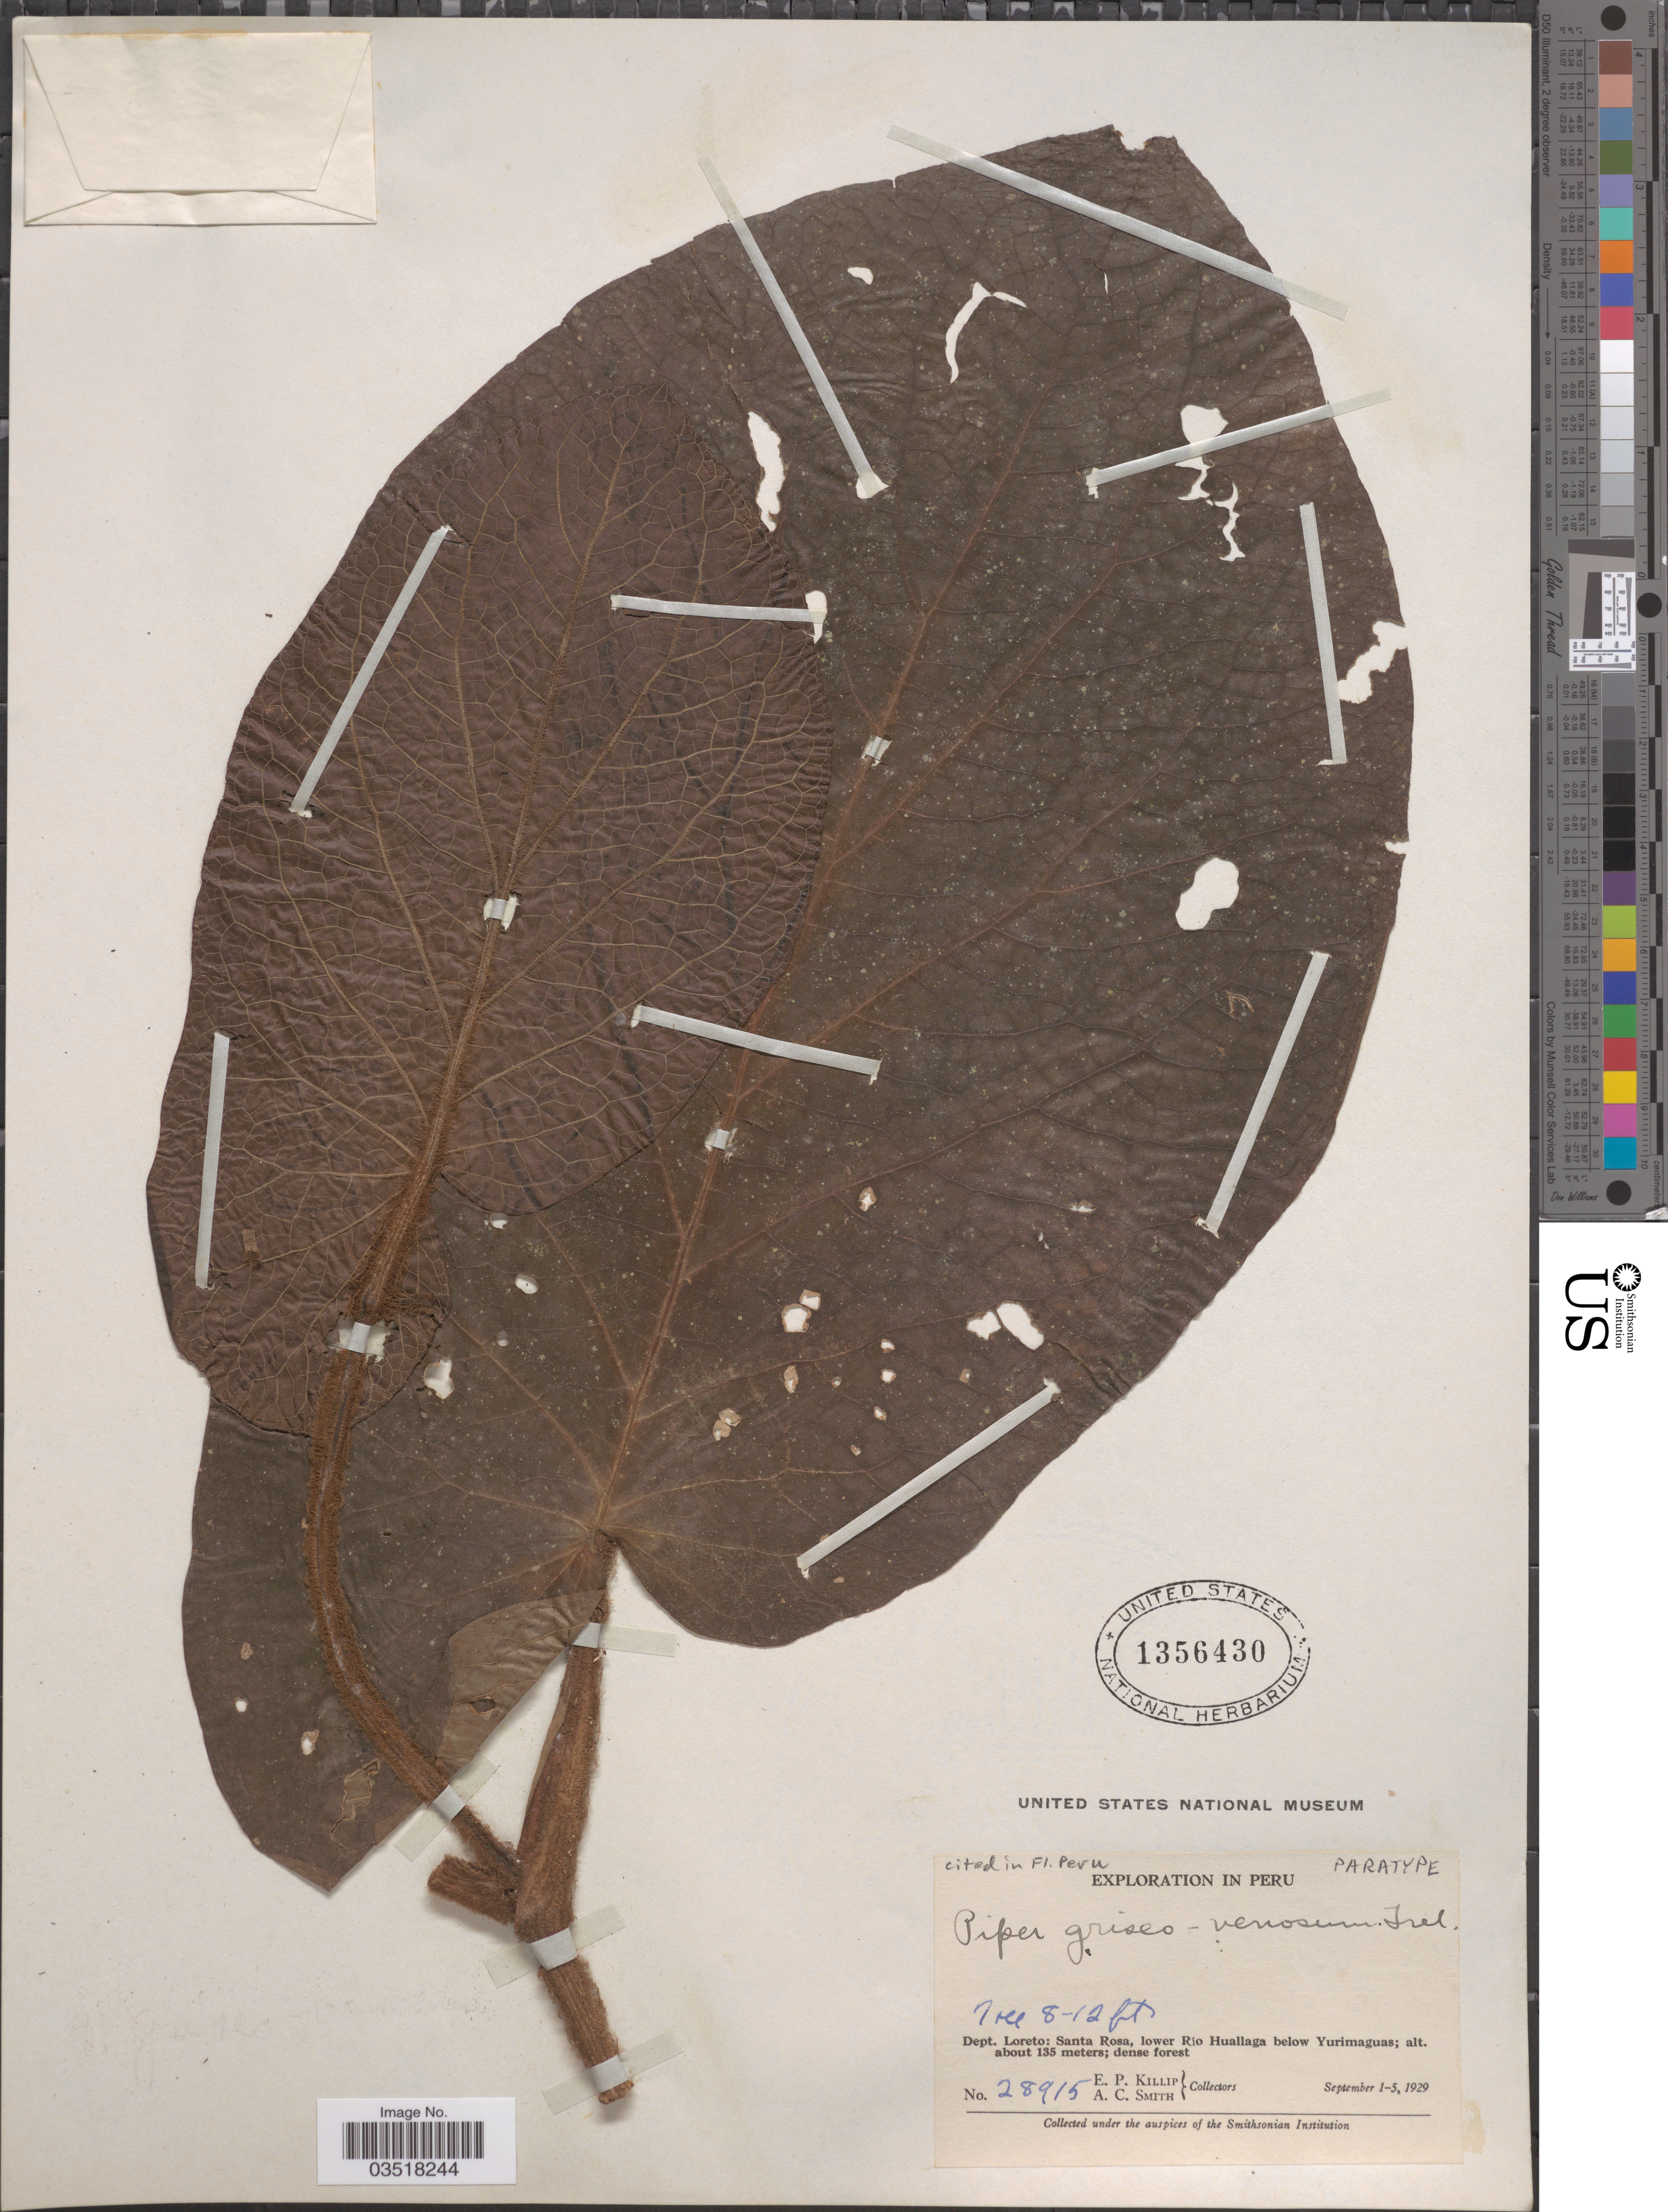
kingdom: Plantae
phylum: Tracheophyta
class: Magnoliopsida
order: Piperales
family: Piperaceae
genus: Piper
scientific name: Piper griseovenosum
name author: Trel. in J.F. Macbr.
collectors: E. P. Killip & A. C. Smith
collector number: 28915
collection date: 1929-09-01/1929-09-05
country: Peru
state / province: Loreto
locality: Dept. Loreto: Santa Rosa, lower Rio Huallaga below Yurimaguas.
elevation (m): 135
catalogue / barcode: US 1356430